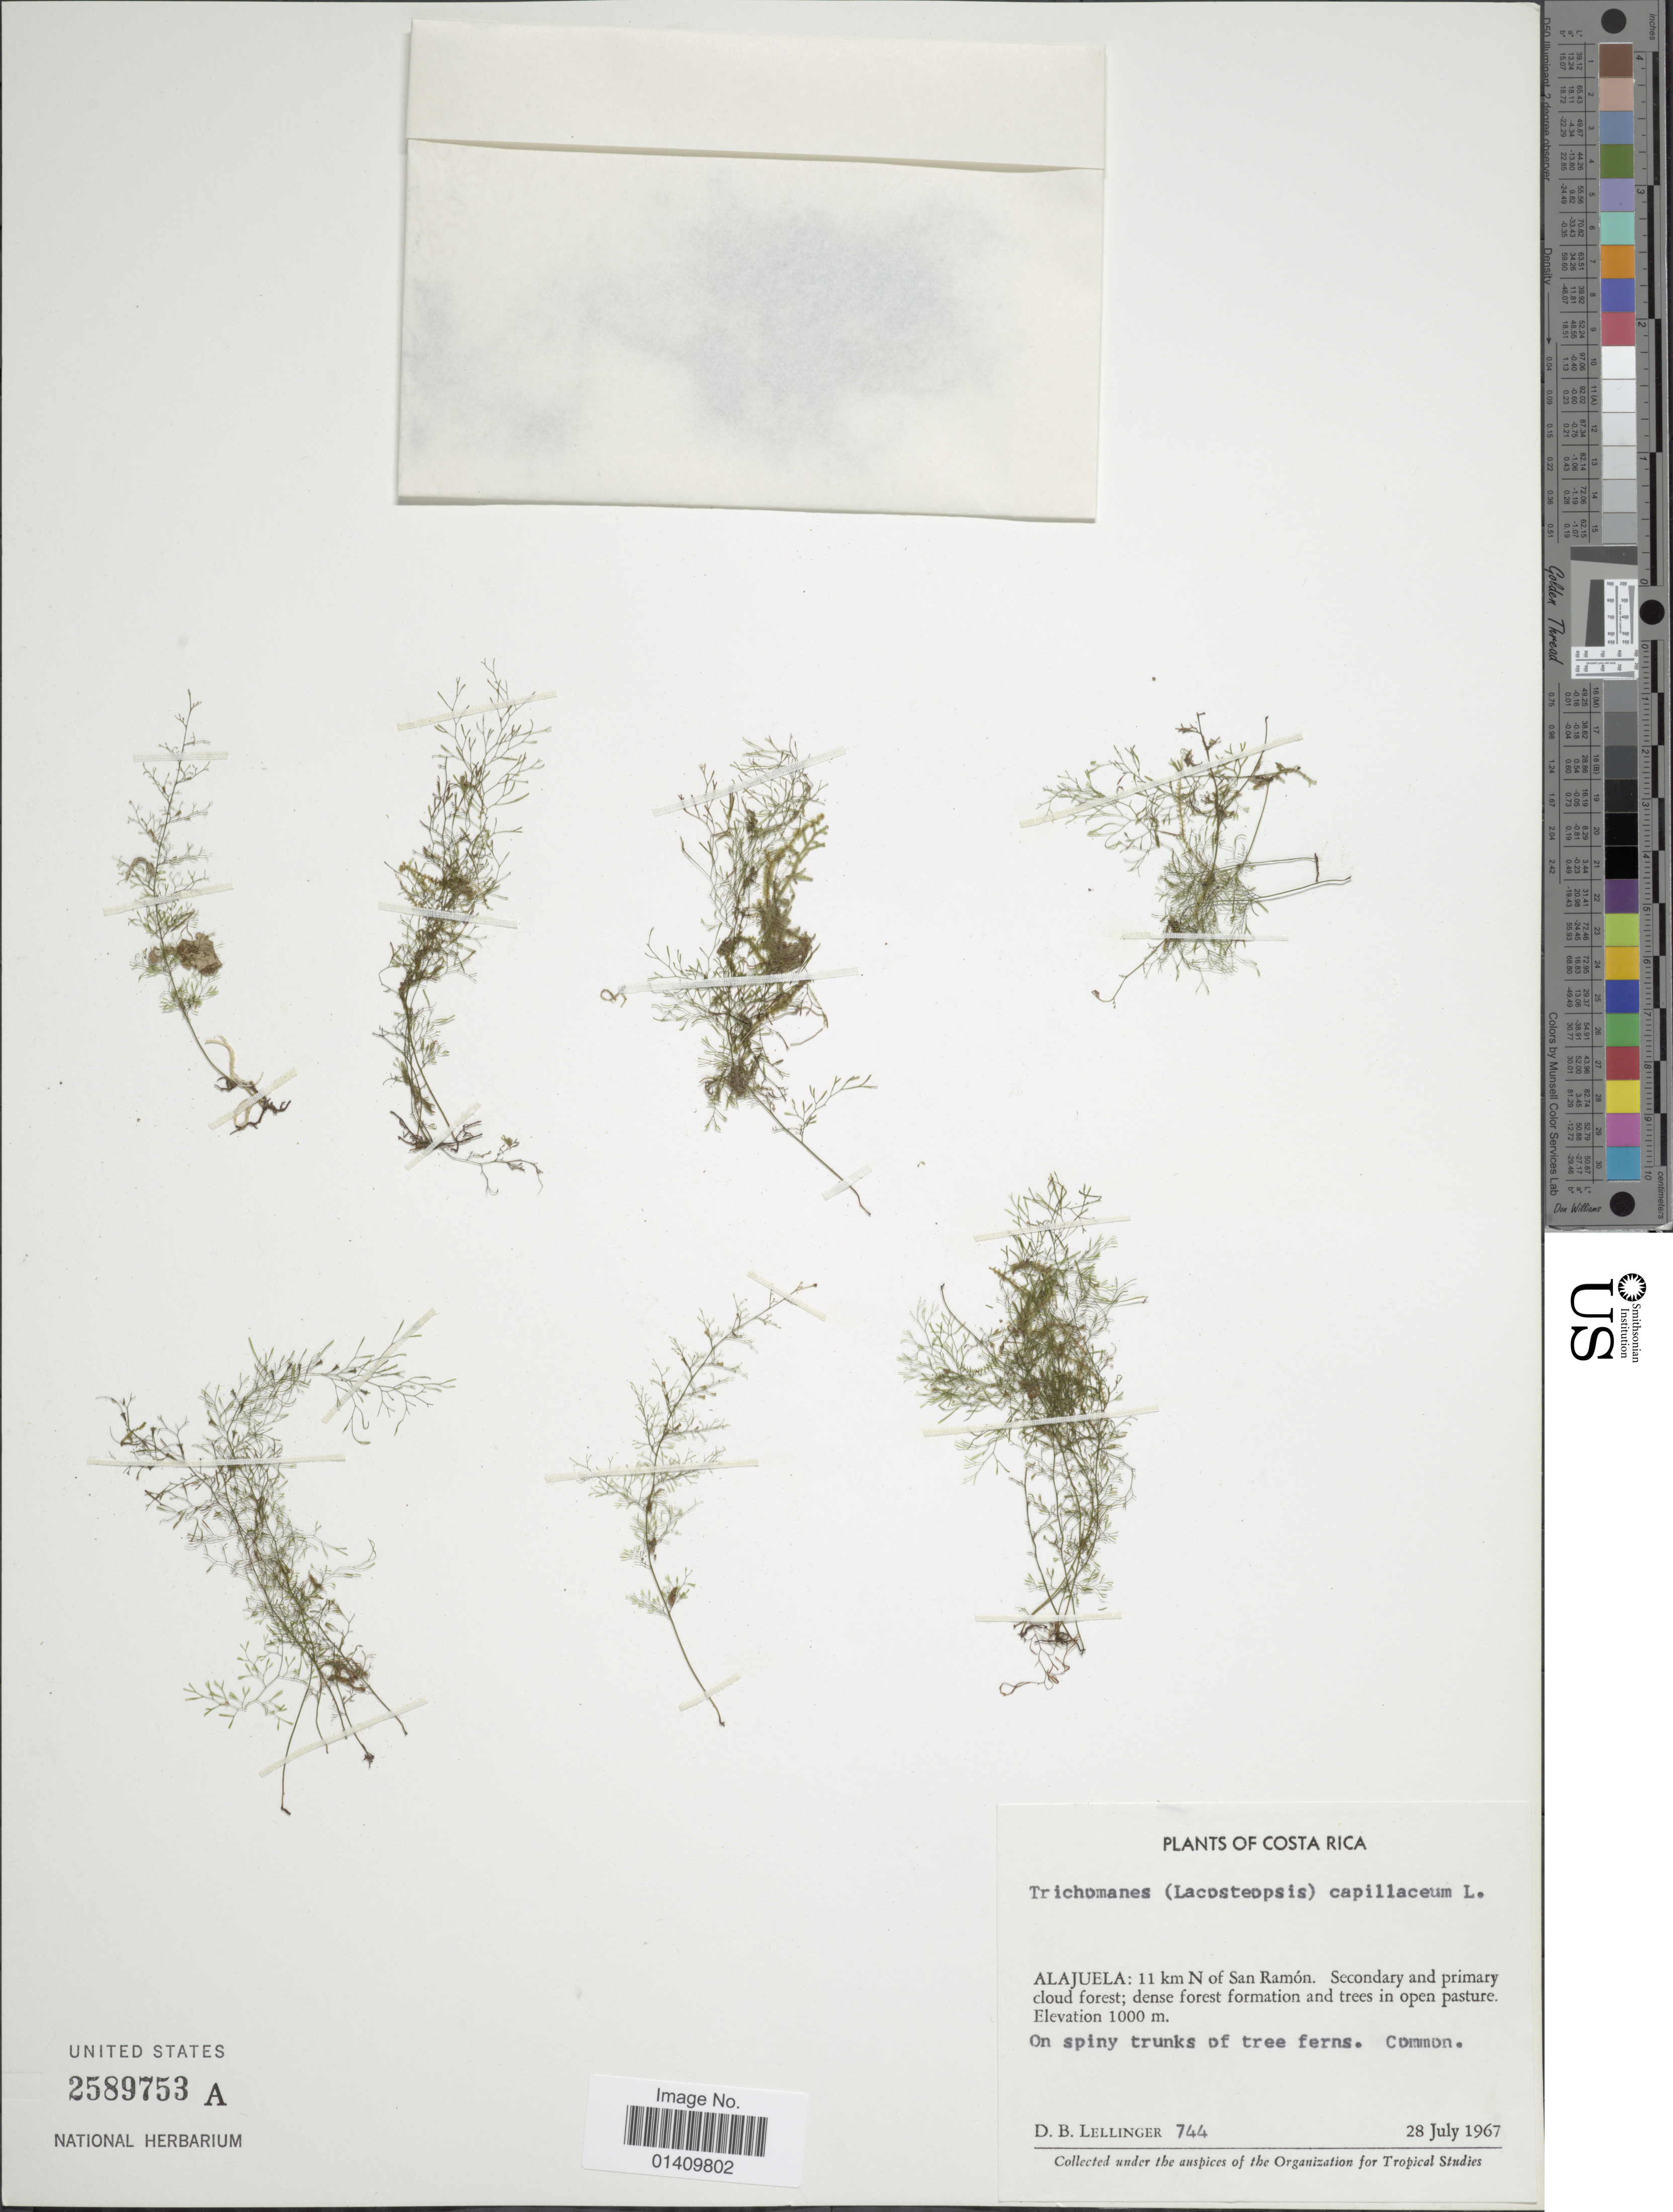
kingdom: Plantae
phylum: Tracheophyta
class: Polypodiopsida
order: Hymenophyllales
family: Hymenophyllaceae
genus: Polyphlebium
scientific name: Polyphlebium angustatum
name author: (Carmich.) Ebihara & Dubuisson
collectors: D. B. Lellinger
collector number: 744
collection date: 1967-07-28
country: Costa Rica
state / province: Alajuela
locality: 11 km N of San Ramon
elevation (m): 1000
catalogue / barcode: US 2589753A